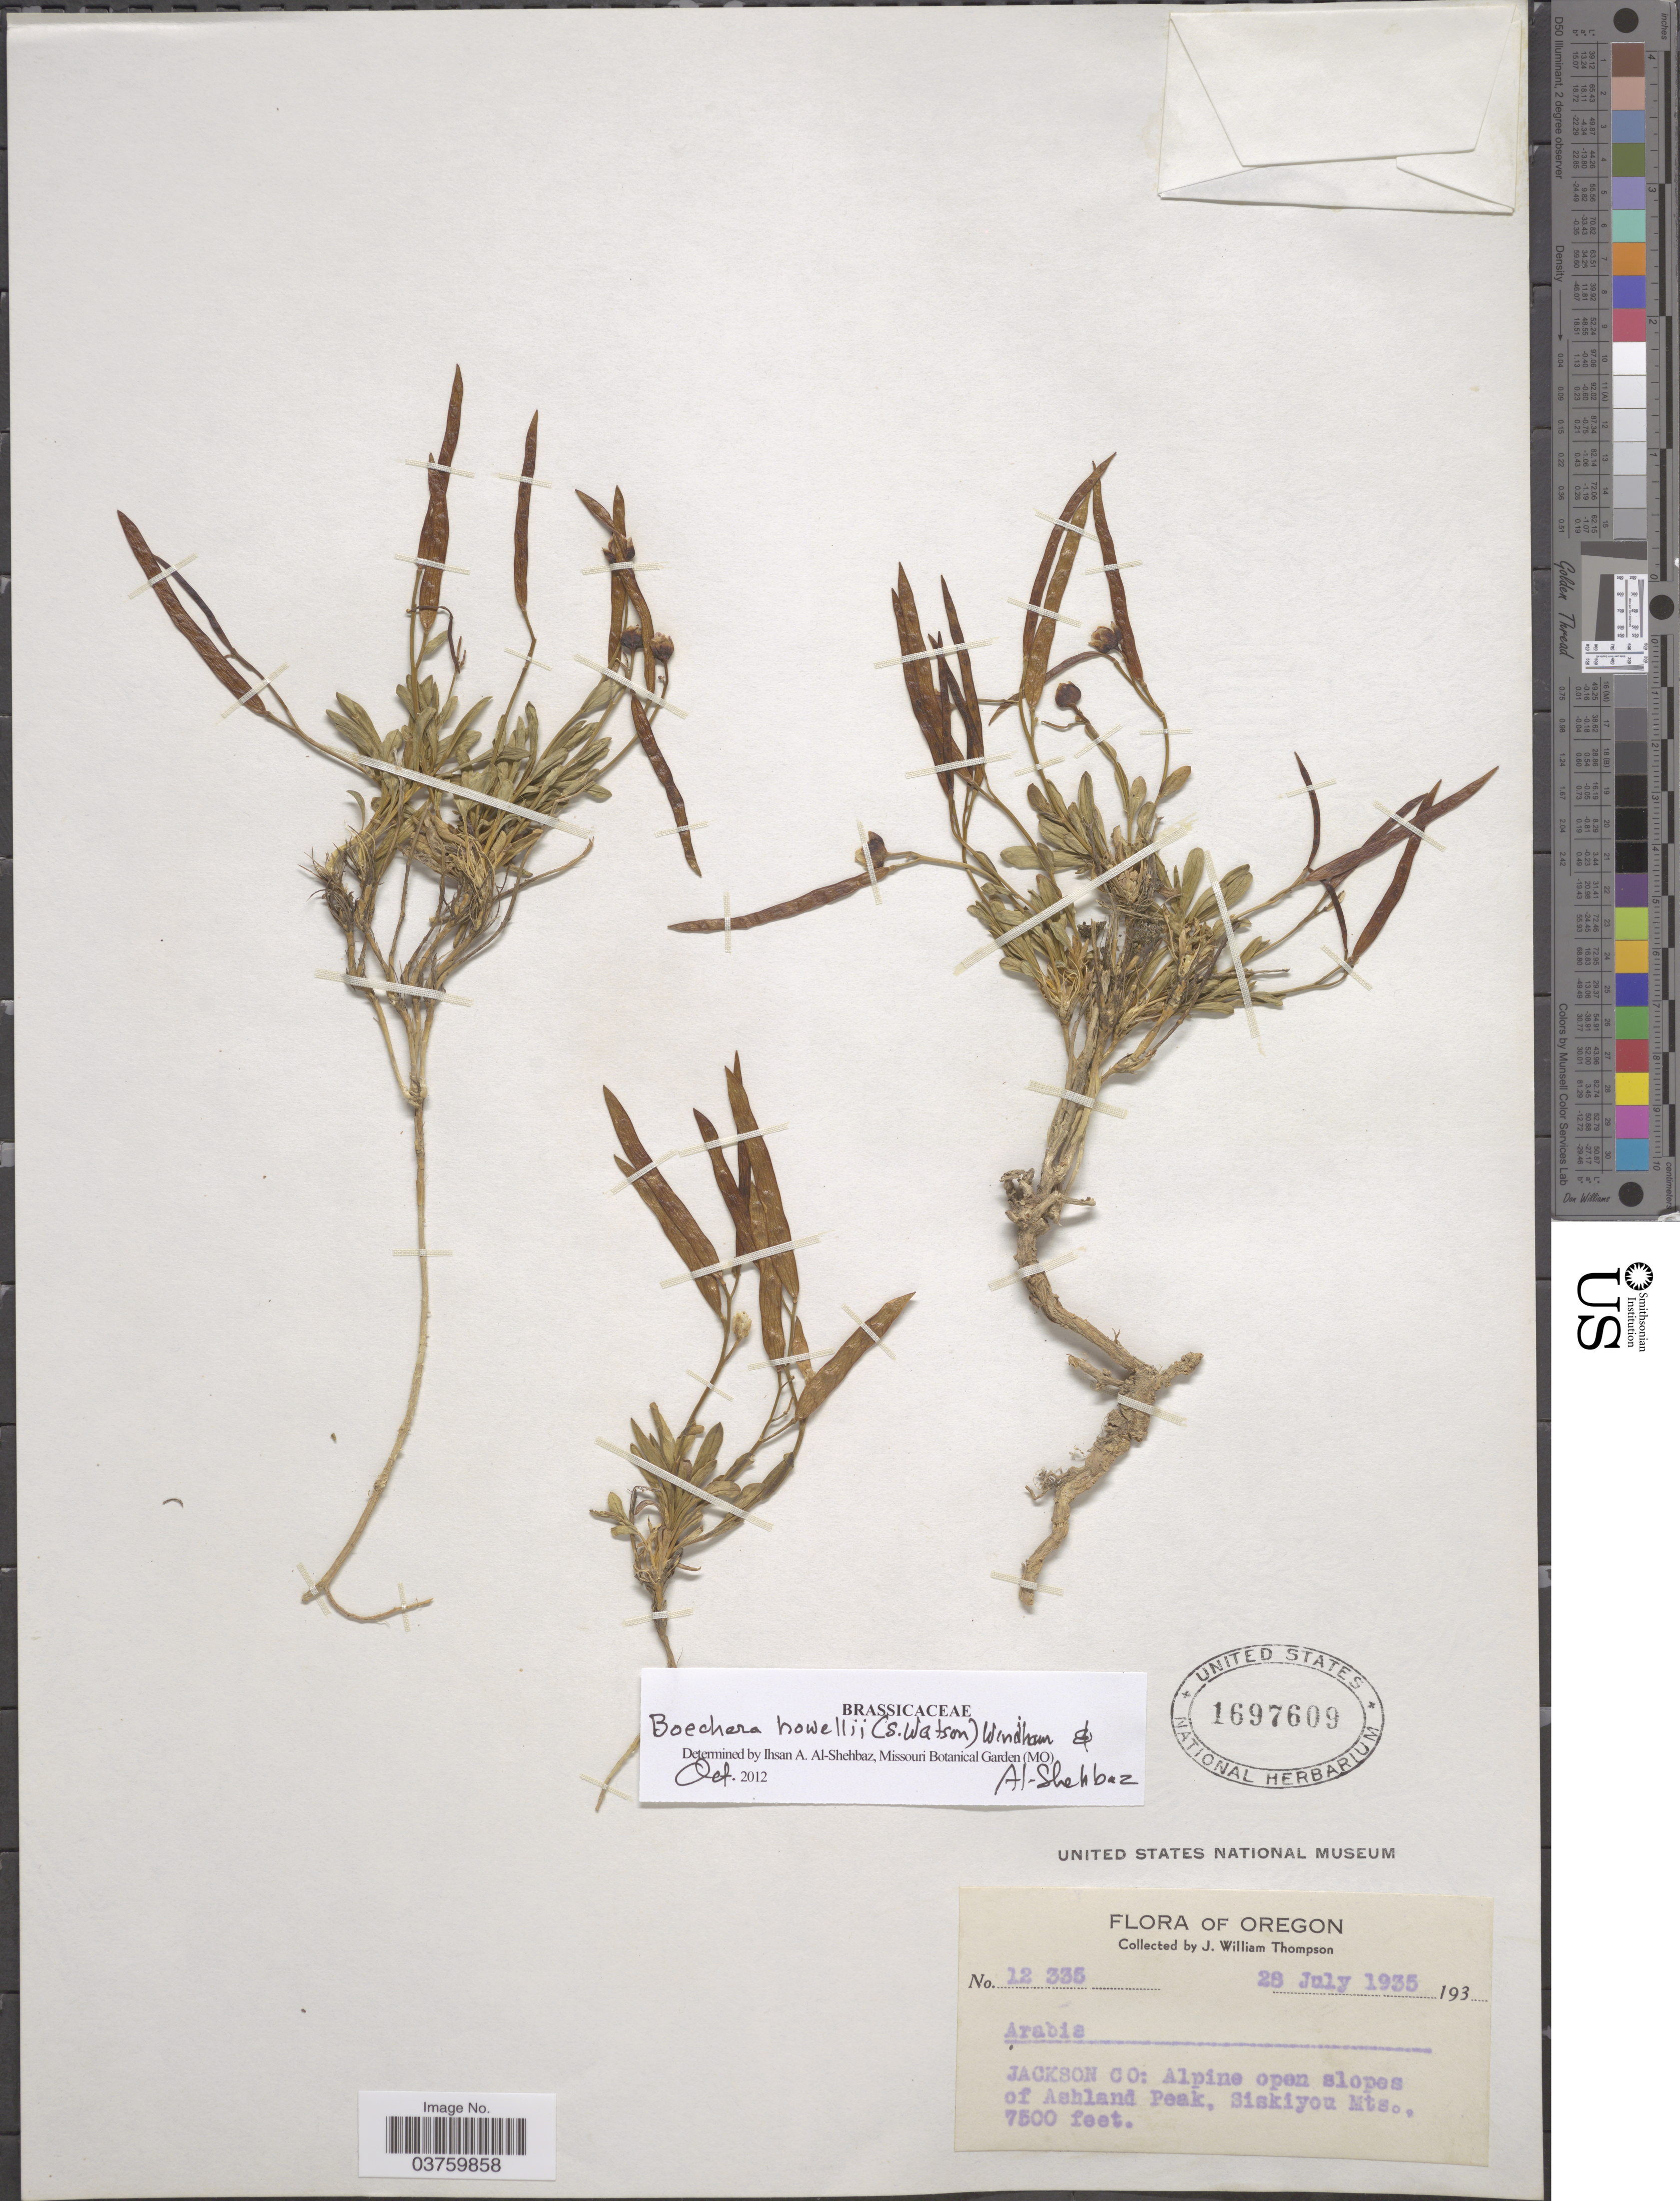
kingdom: Plantae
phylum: Tracheophyta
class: Magnoliopsida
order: Brassicales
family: Brassicaceae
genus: Boechera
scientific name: Boechera howellii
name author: (S. Watson) Windham & Al-Shehbaz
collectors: J. W. Thompson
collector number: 12335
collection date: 1935-07-28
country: United States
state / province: Oregon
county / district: Jackson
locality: Jackson Co: Alpine open slopes of Ashland Peak, Siskiyou Mts.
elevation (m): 2286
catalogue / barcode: US 1697609